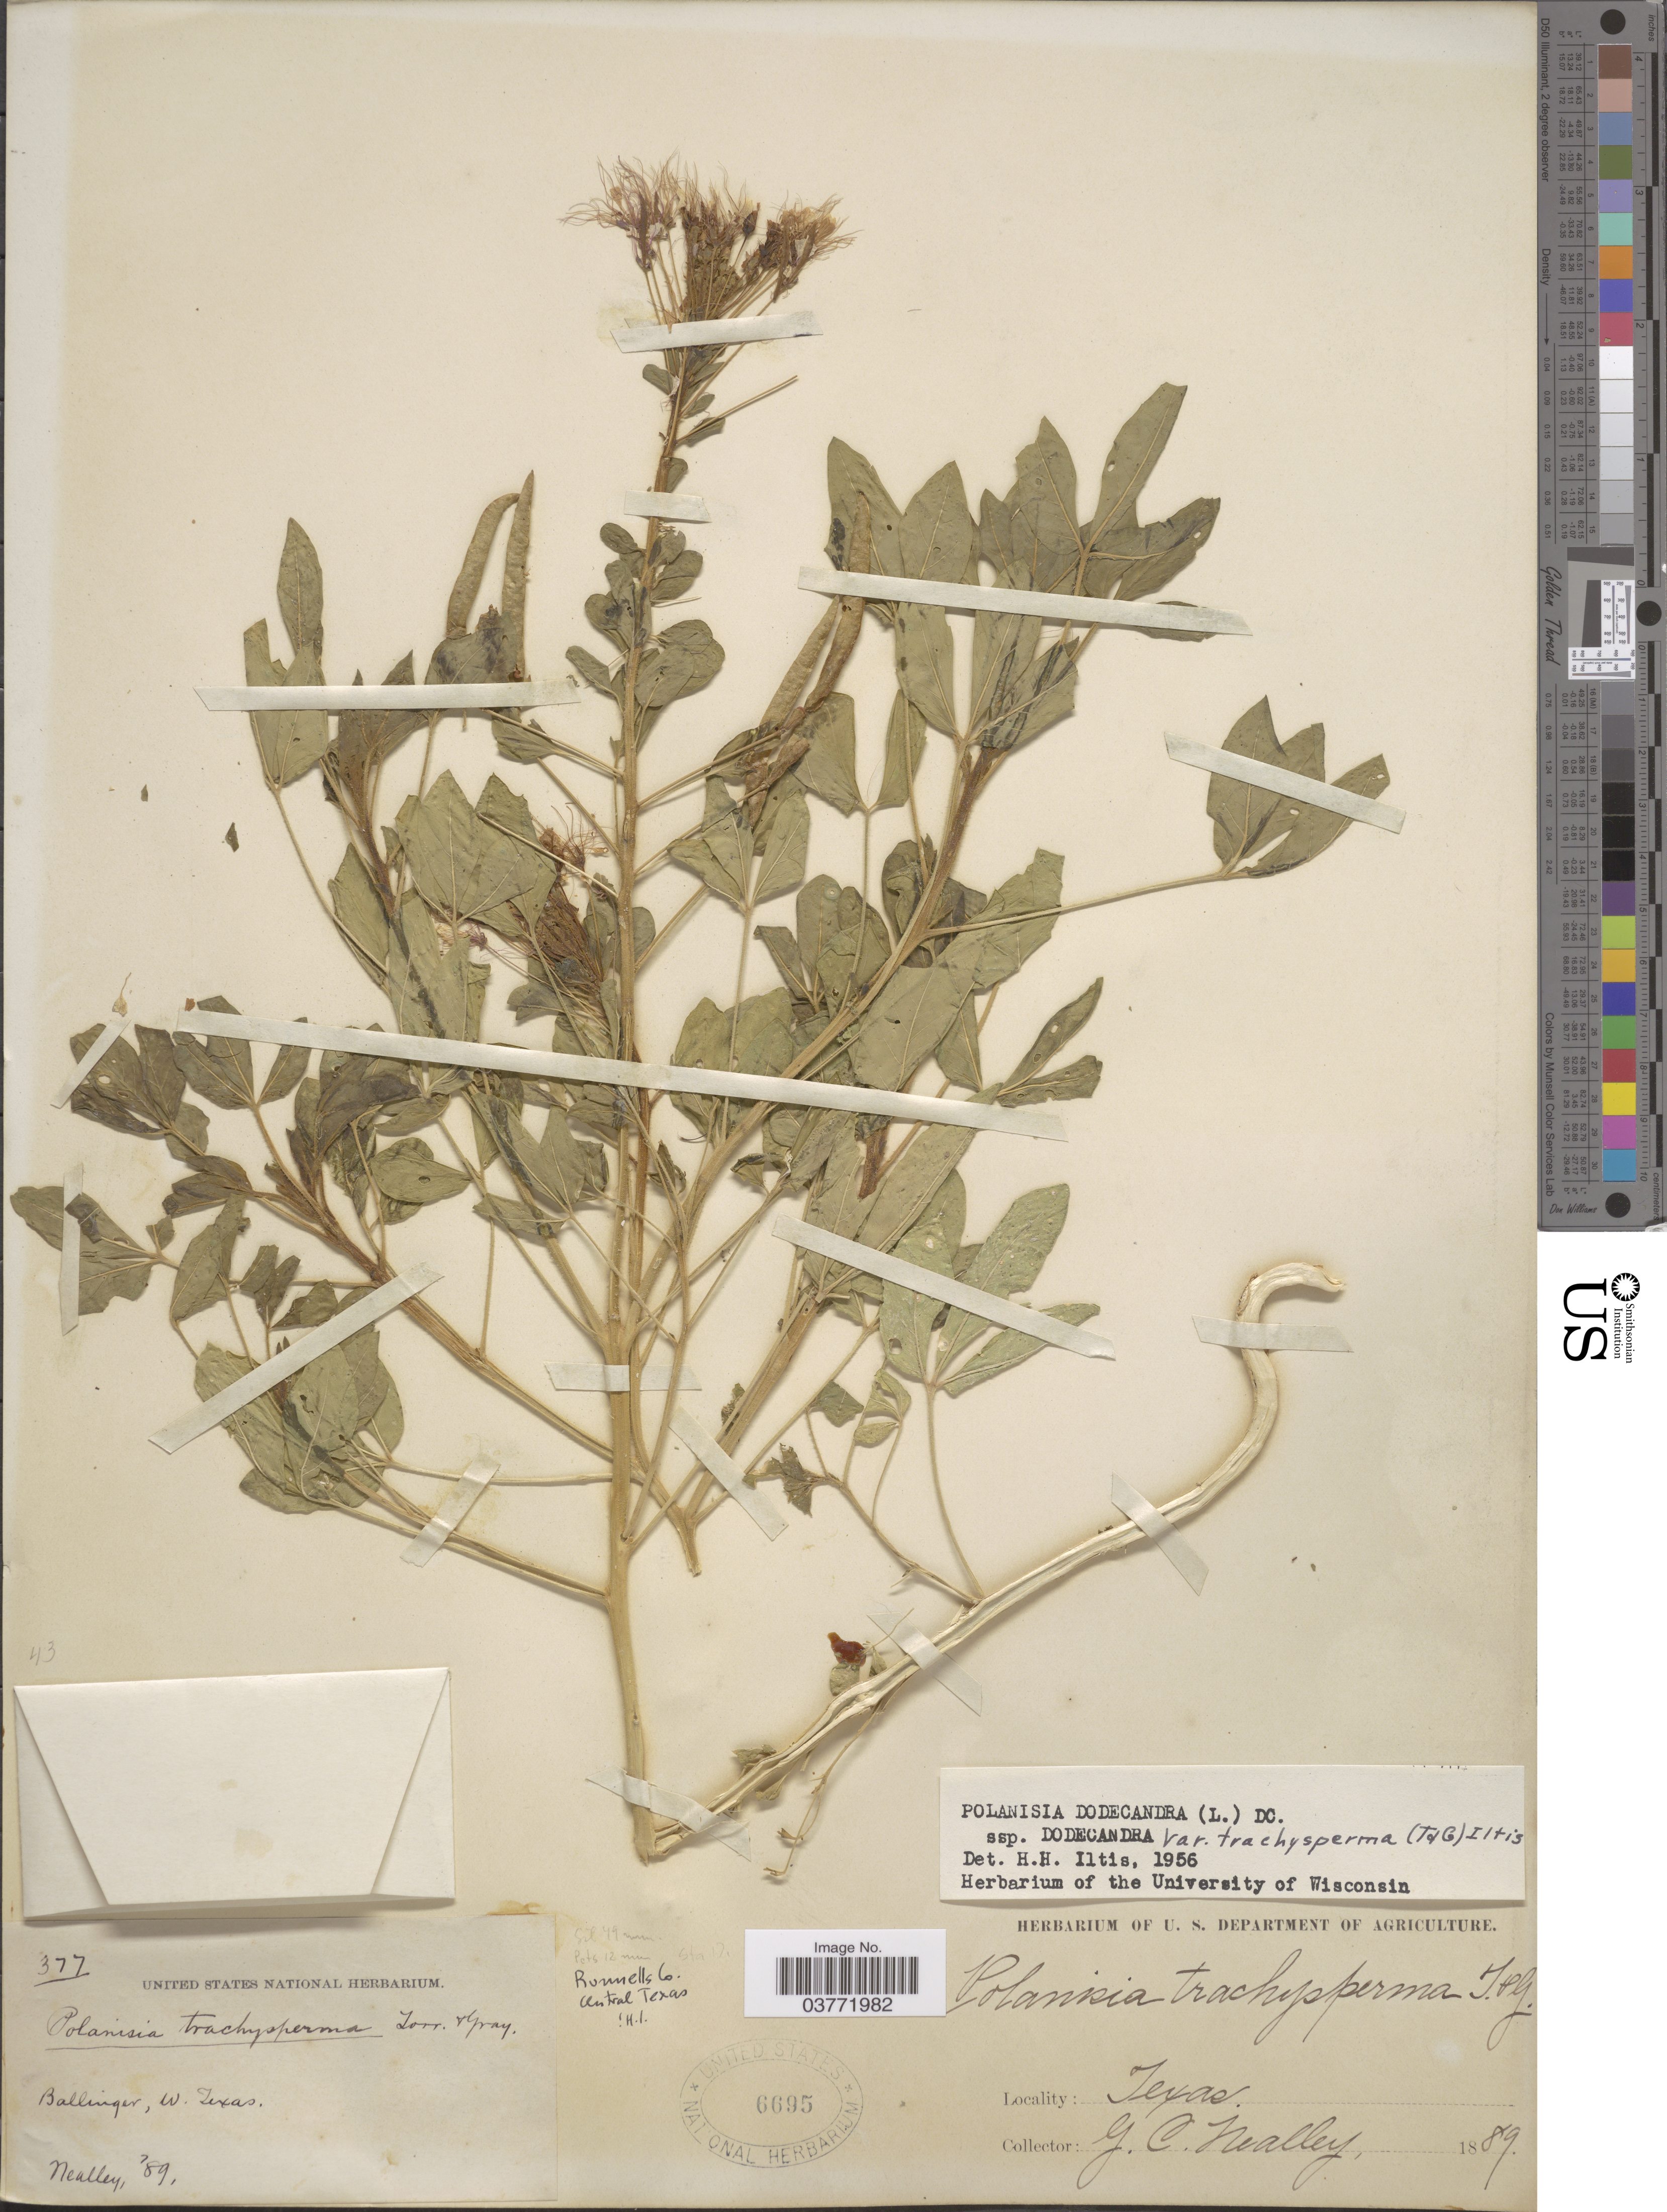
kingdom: Plantae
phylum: Tracheophyta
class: Magnoliopsida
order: Brassicales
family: Cleomaceae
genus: Polanisia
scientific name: Polanisia trachysperma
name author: Torr. & A. Gray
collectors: G. C. Nealley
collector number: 377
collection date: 1889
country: United States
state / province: Texas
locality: Ballinger, W. Texas. Runnells Co. Central Texas.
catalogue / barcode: US 6695